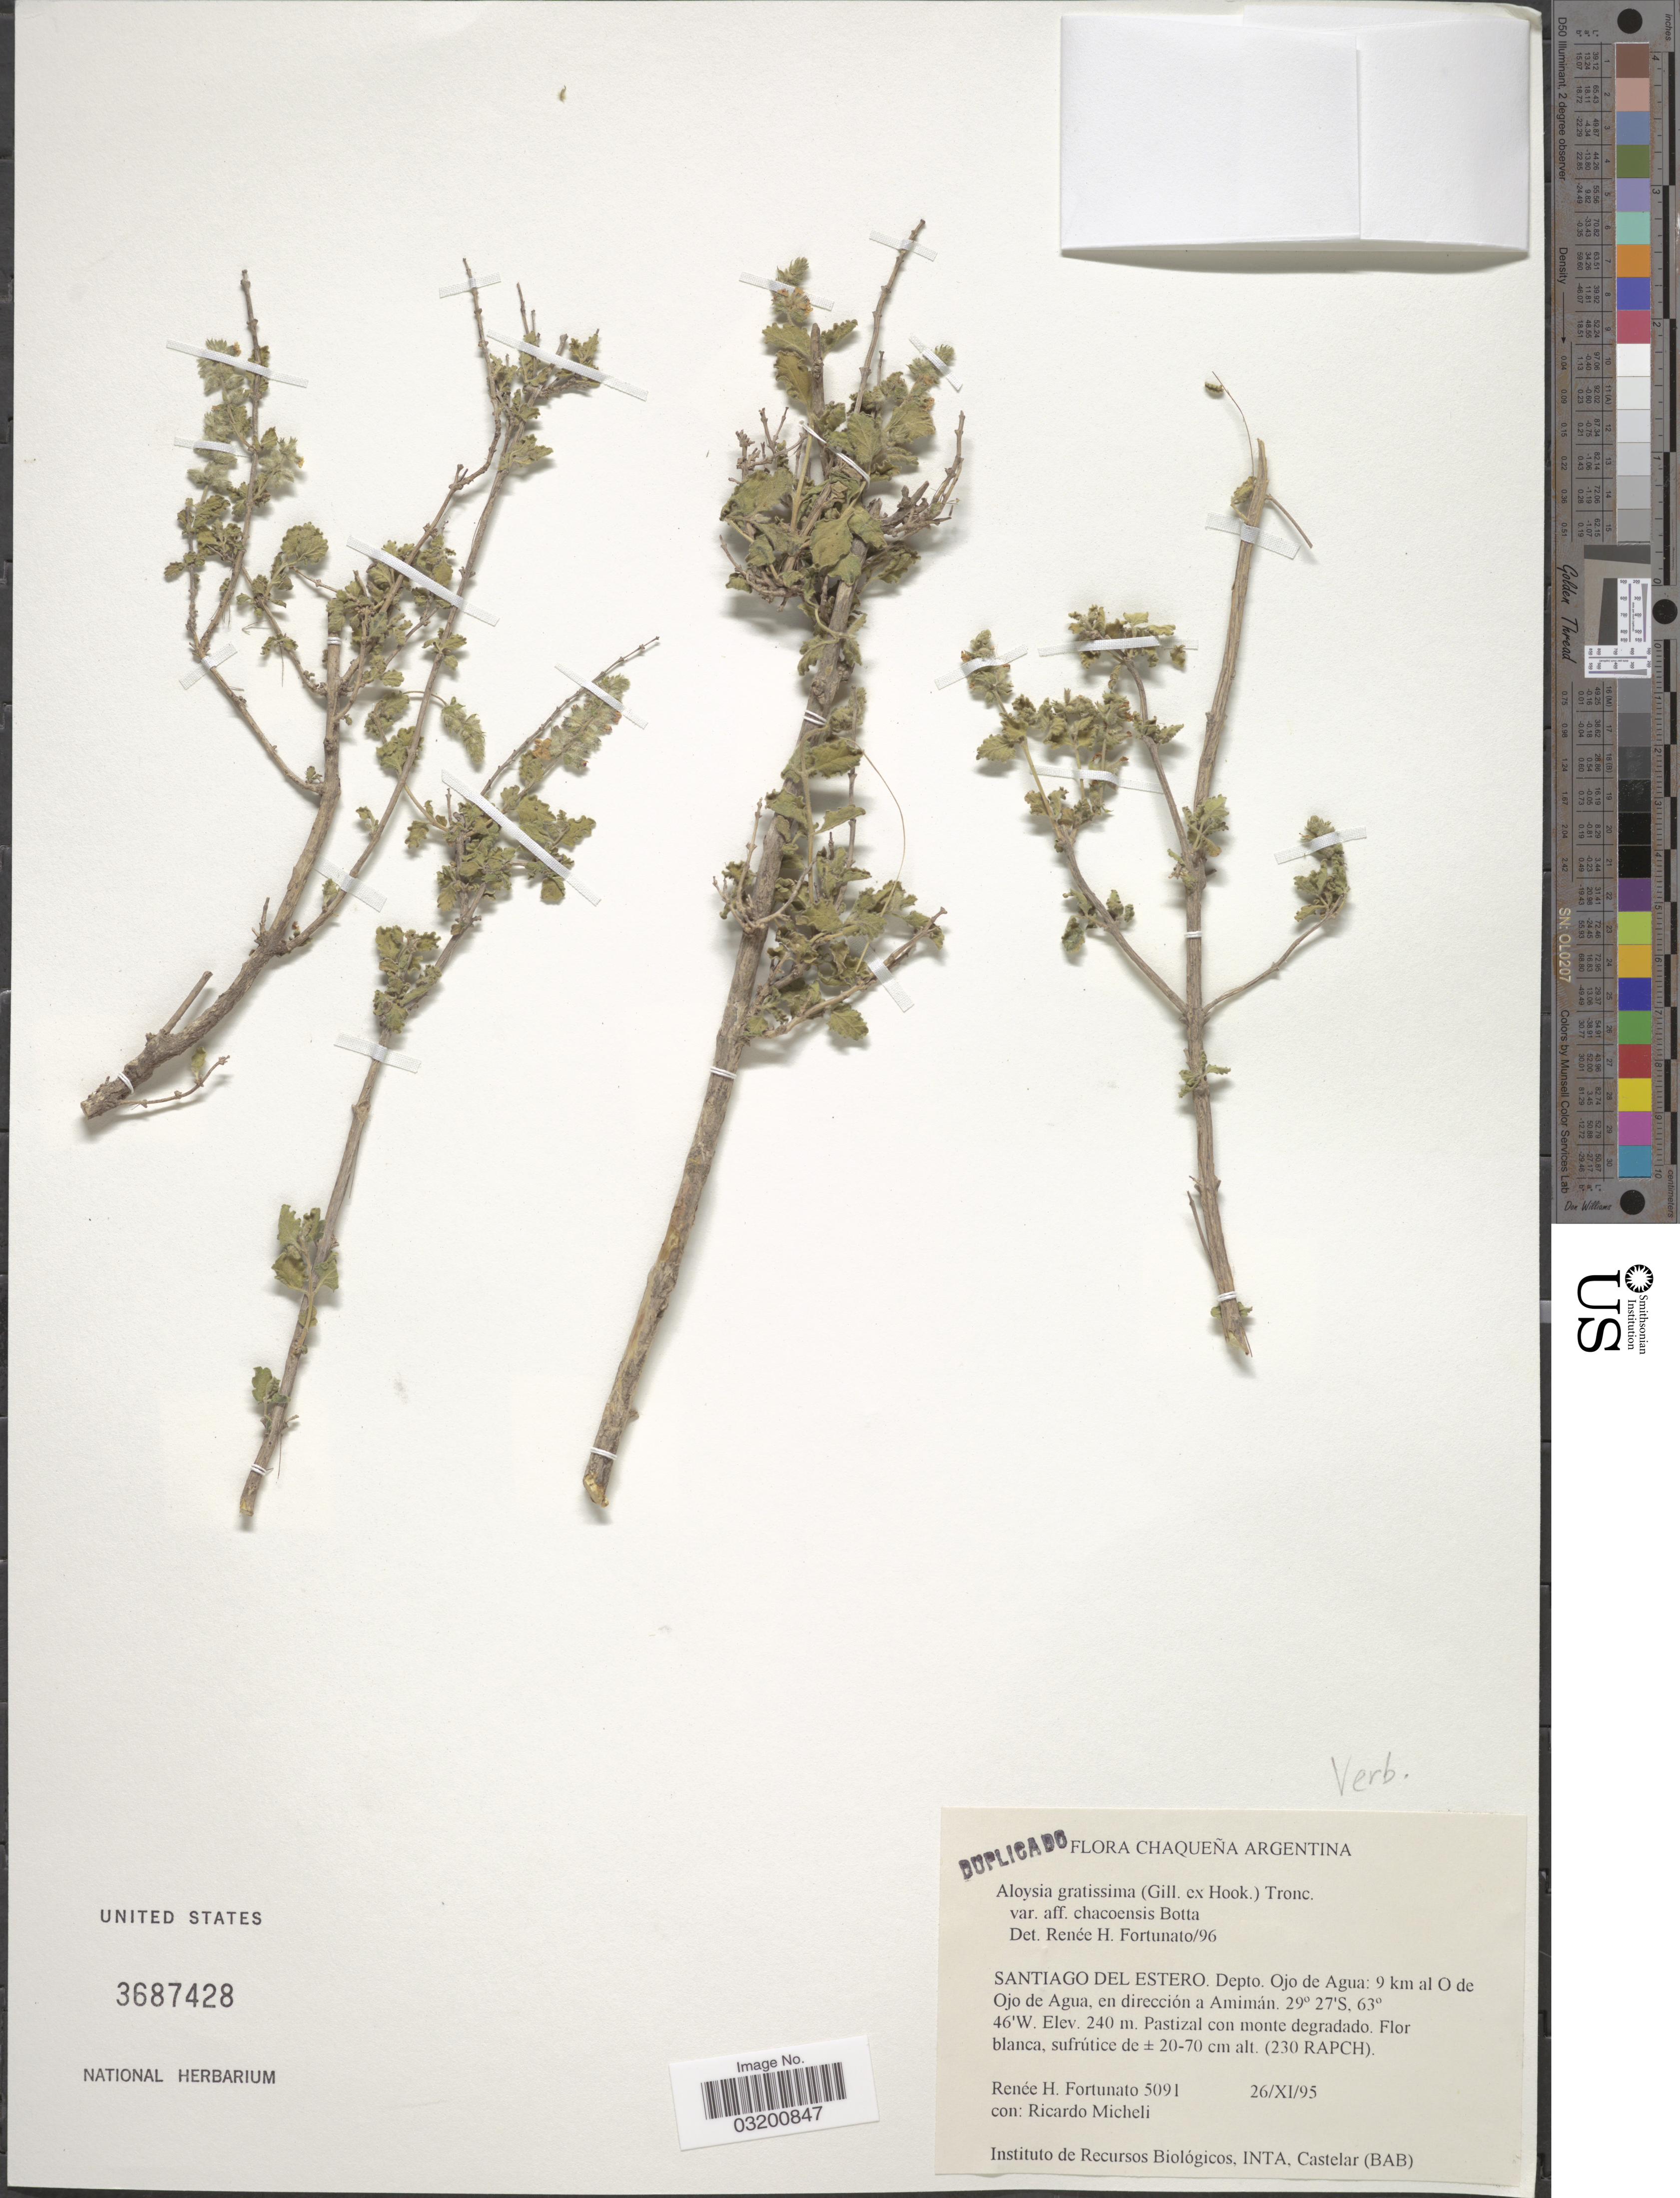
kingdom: Plantae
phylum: Tracheophyta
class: Magnoliopsida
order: Lamiales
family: Verbenaceae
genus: Aloysia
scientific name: Aloysia gratissima var. chacoensis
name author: (Moldenke) Botta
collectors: R. H. Fortunato & R. Micheli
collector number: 5091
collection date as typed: Transcribed d/m/y: 26/11/95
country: Argentina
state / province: Santiago del Estero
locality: Depto. Ojo de Agua: 9 km al O de Ojo de Agua, en dirección a Amimán.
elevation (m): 240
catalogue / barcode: US 3687428